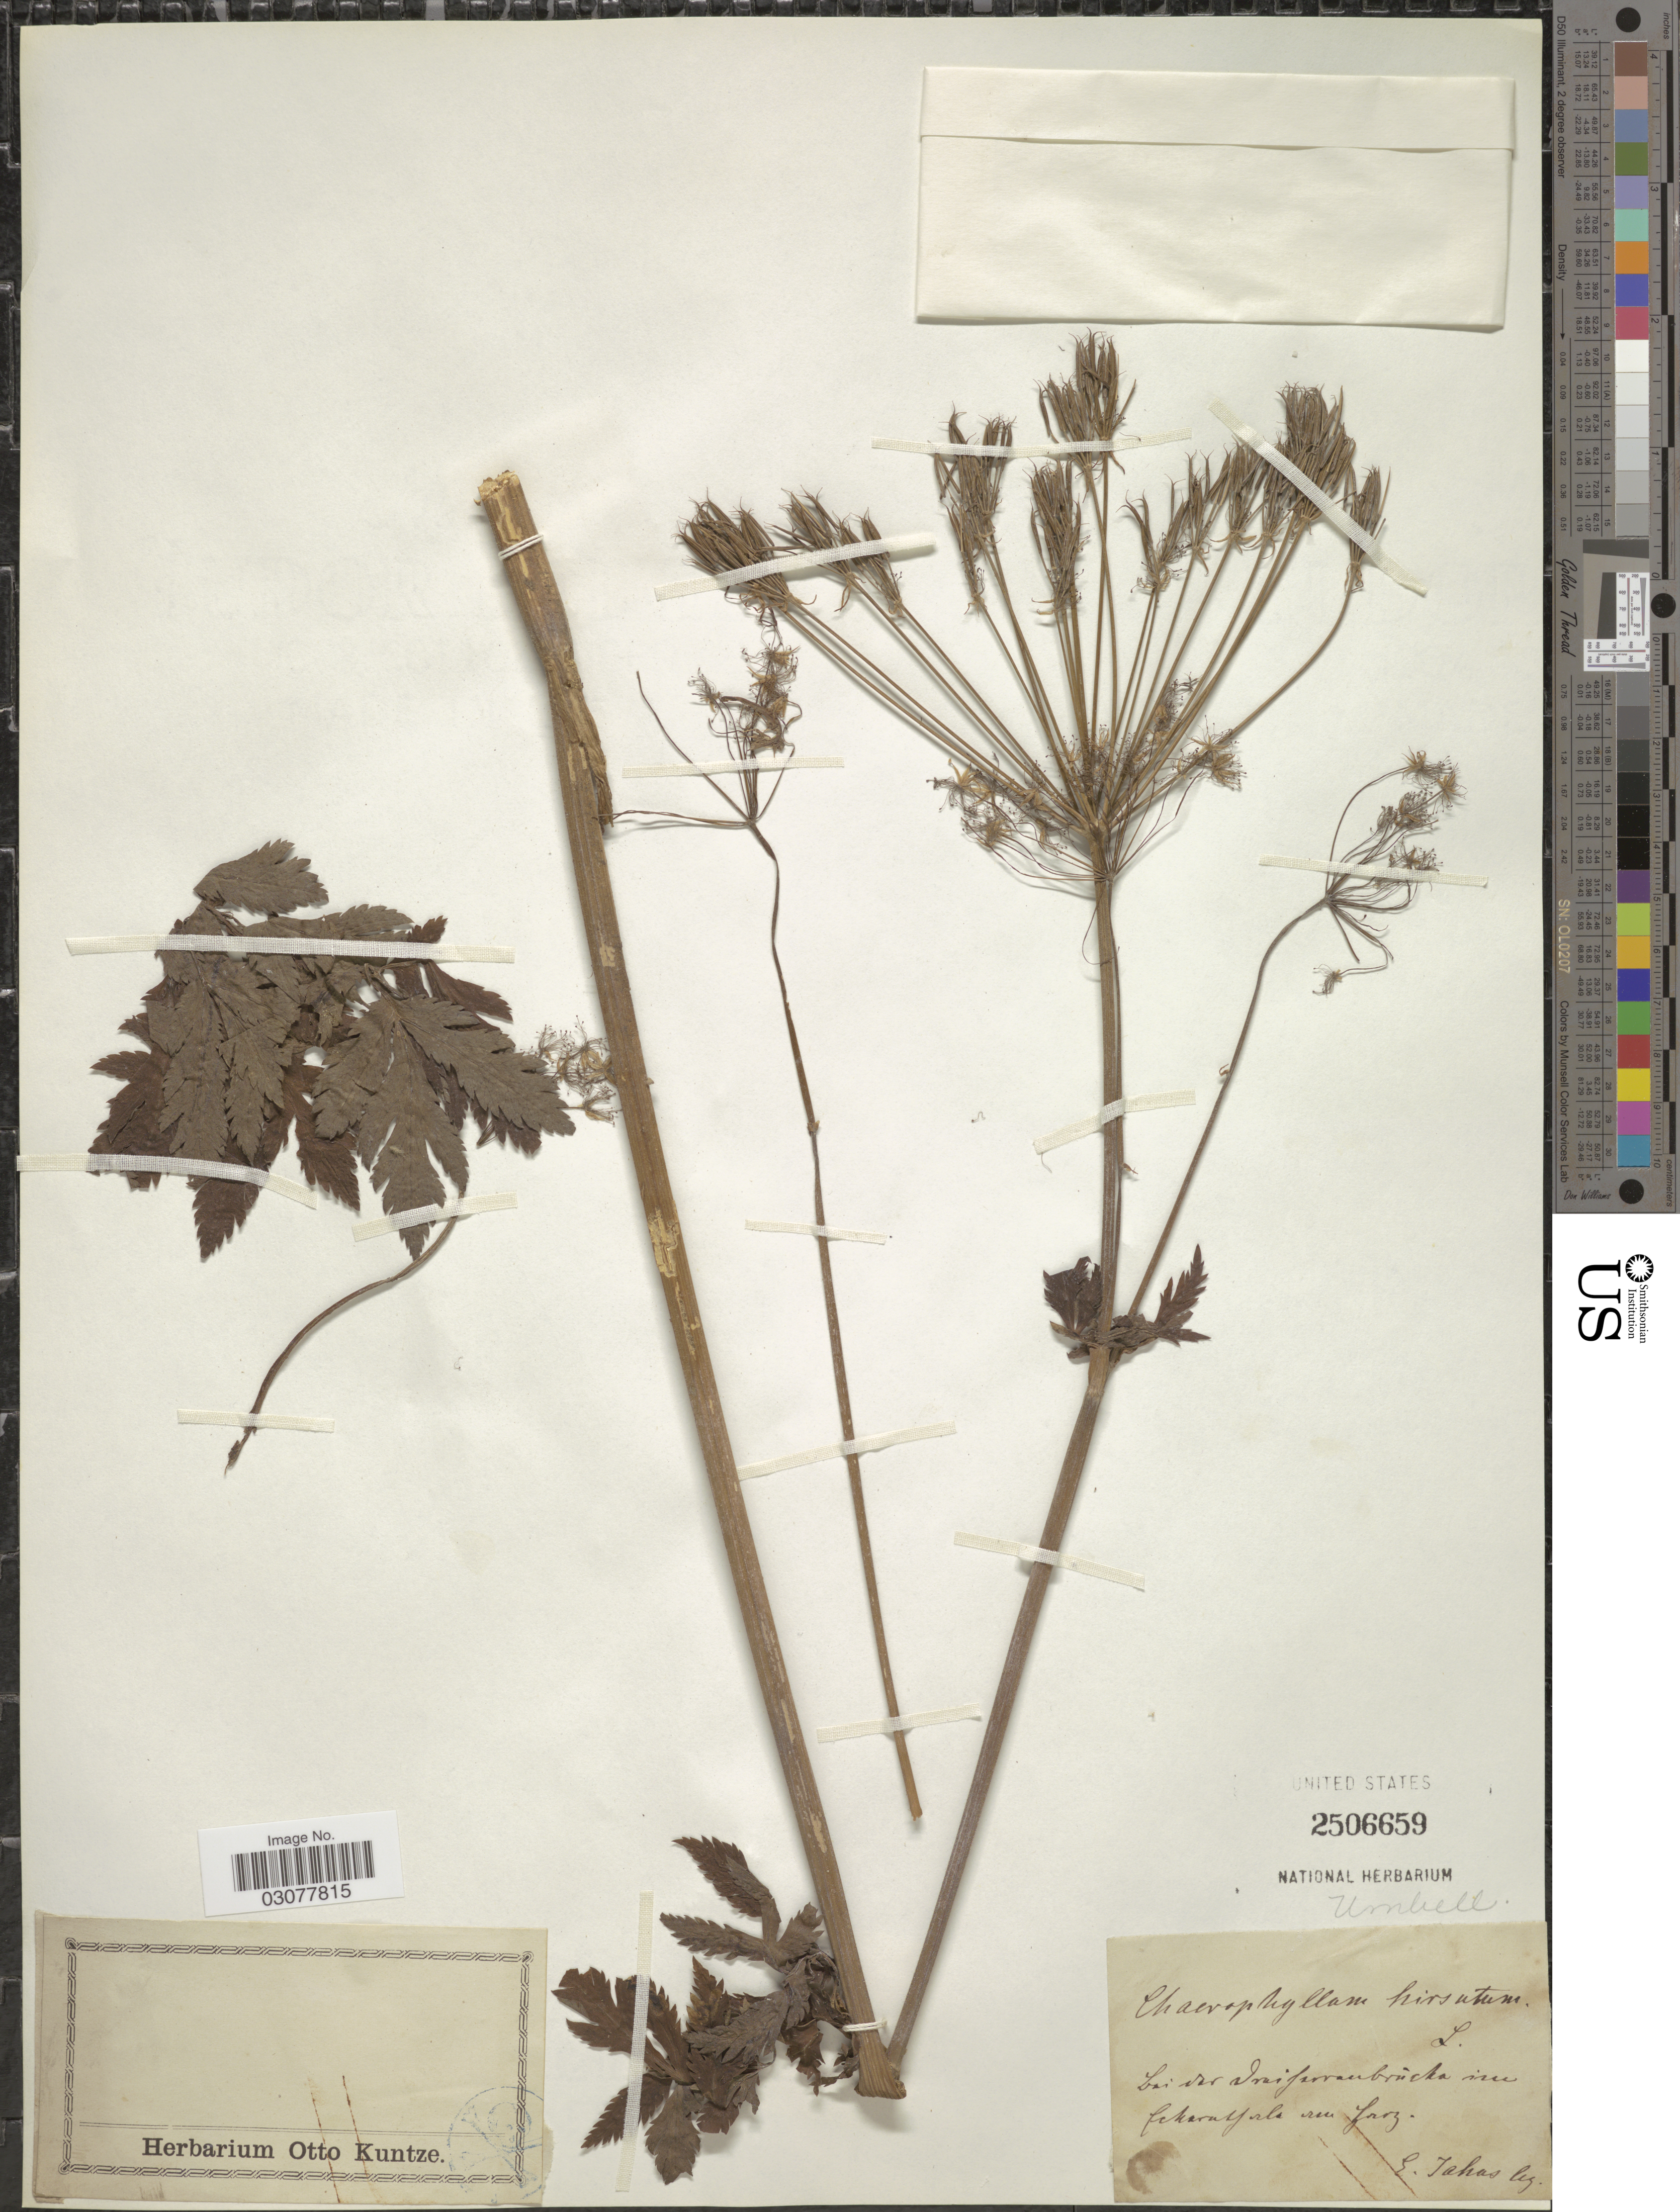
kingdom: Plantae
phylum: Tracheophyta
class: Magnoliopsida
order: Apiales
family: Apiaceae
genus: Chaerophyllum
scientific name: Chaerophyllum hirsutum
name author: L.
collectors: E. Tahas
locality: Bei der drei Savanbrucha [interpreted] im Ickaruyerle [interpreted] uru [interpreted] Garz [interpreted].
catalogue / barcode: US 2506659